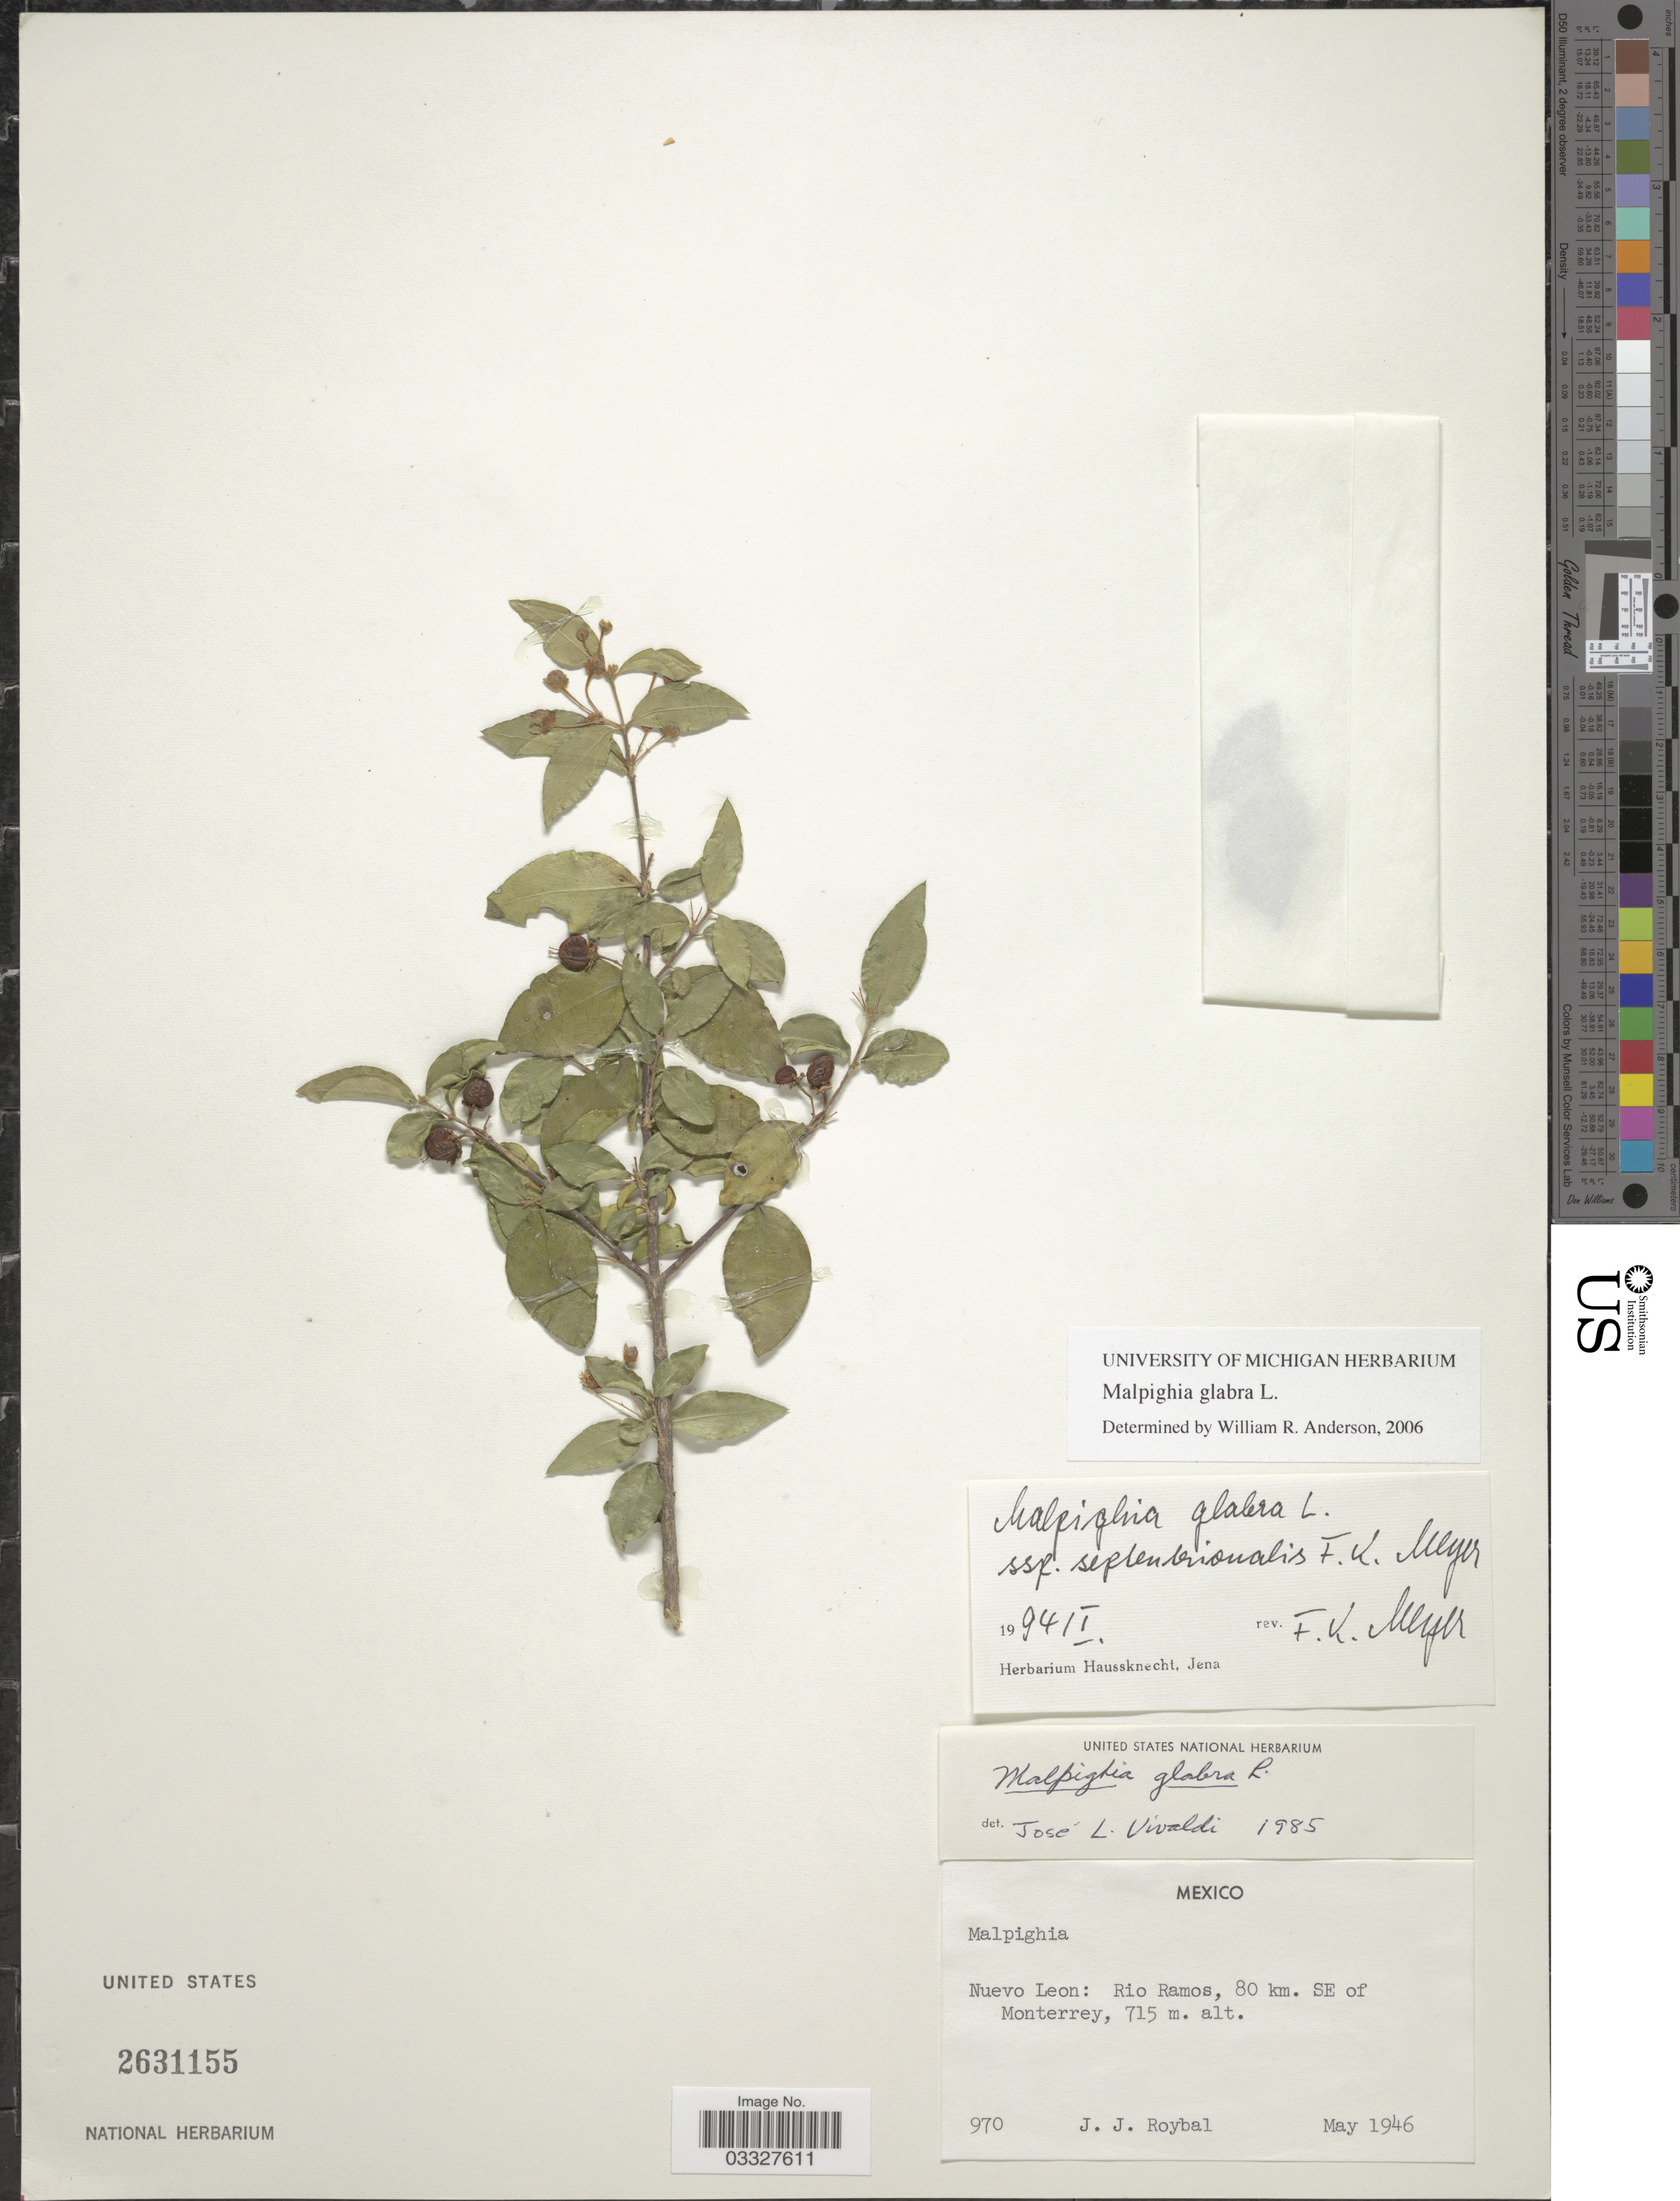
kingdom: Plantae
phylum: Tracheophyta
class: Magnoliopsida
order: Malpighiales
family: Malpighiaceae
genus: Malpighia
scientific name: Malpighia glabra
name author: L.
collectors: J. J. Roybal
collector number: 970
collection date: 1946-05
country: Mexico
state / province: Nuevo León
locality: Rio Ramos, 80 km. SE of Monterrey.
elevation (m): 715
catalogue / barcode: US 2631155